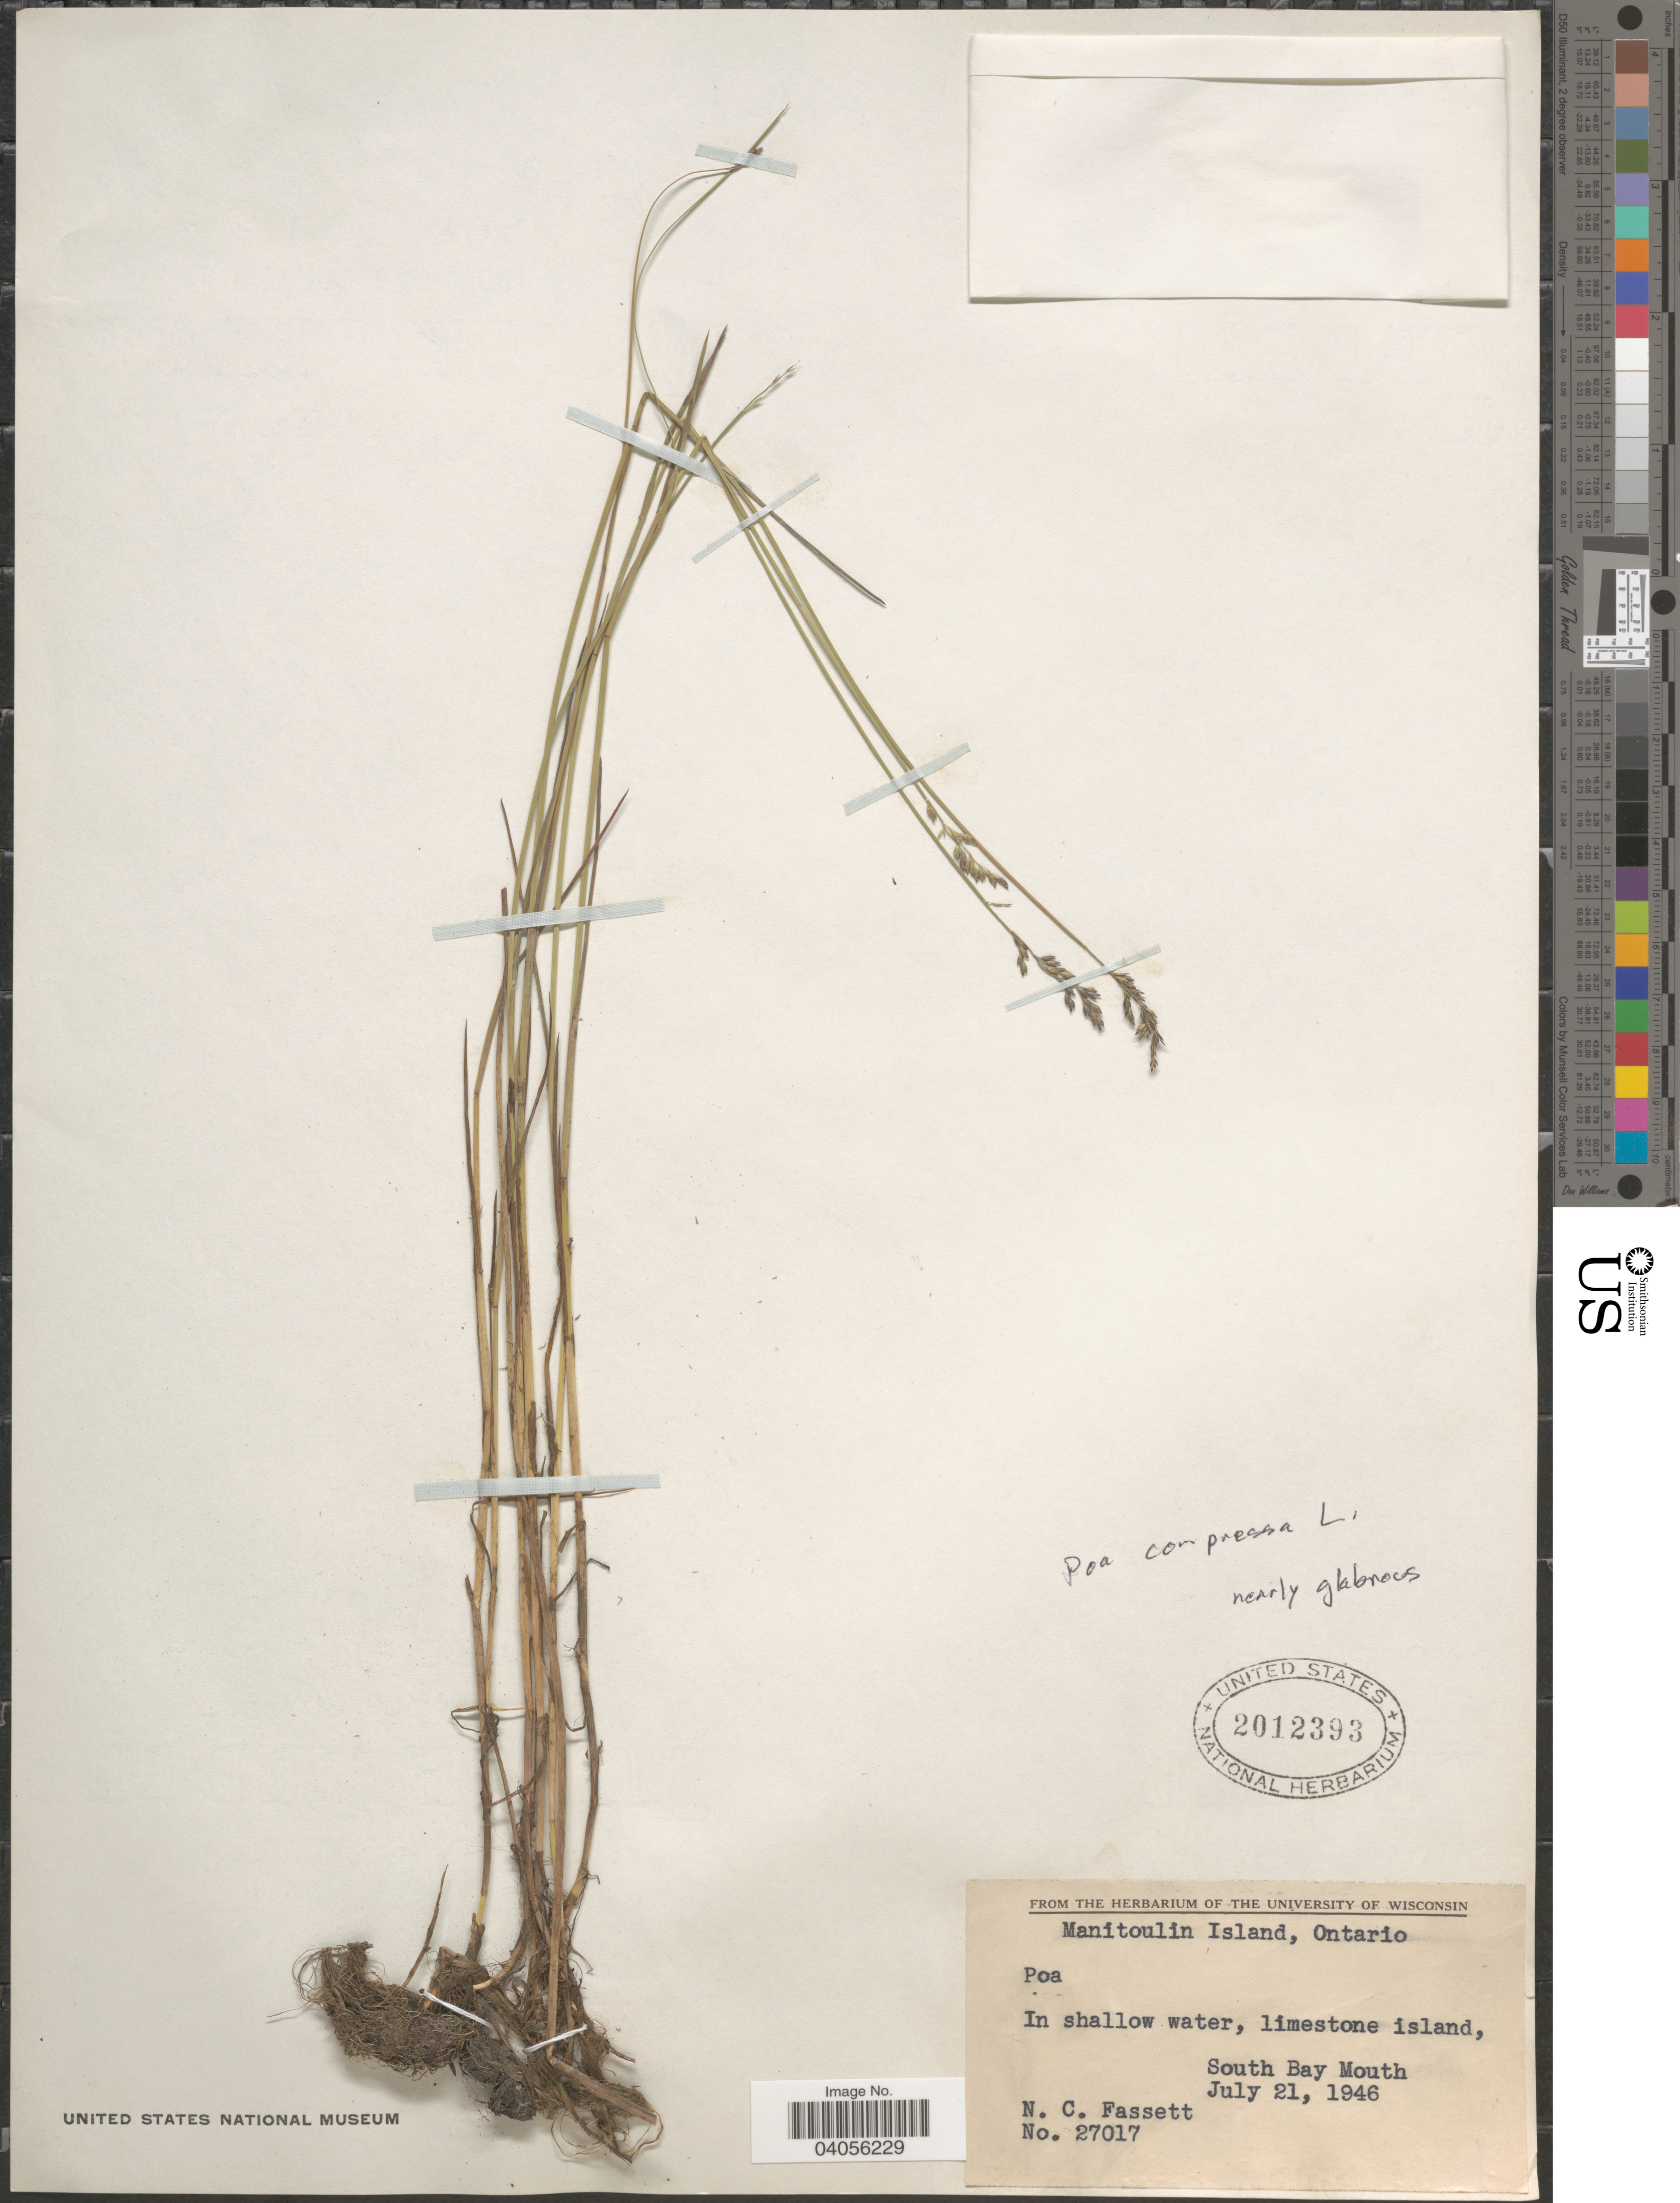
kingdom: Plantae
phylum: Tracheophyta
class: Liliopsida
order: Poales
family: Poaceae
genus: Poa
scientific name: Poa compressa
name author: L.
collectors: N. C. Fassett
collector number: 27017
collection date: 1946-07-21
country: Canada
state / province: Ontario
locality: Manitoulin Island. In shallow water, limestone island, South Bay Mouth.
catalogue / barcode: US 2012393